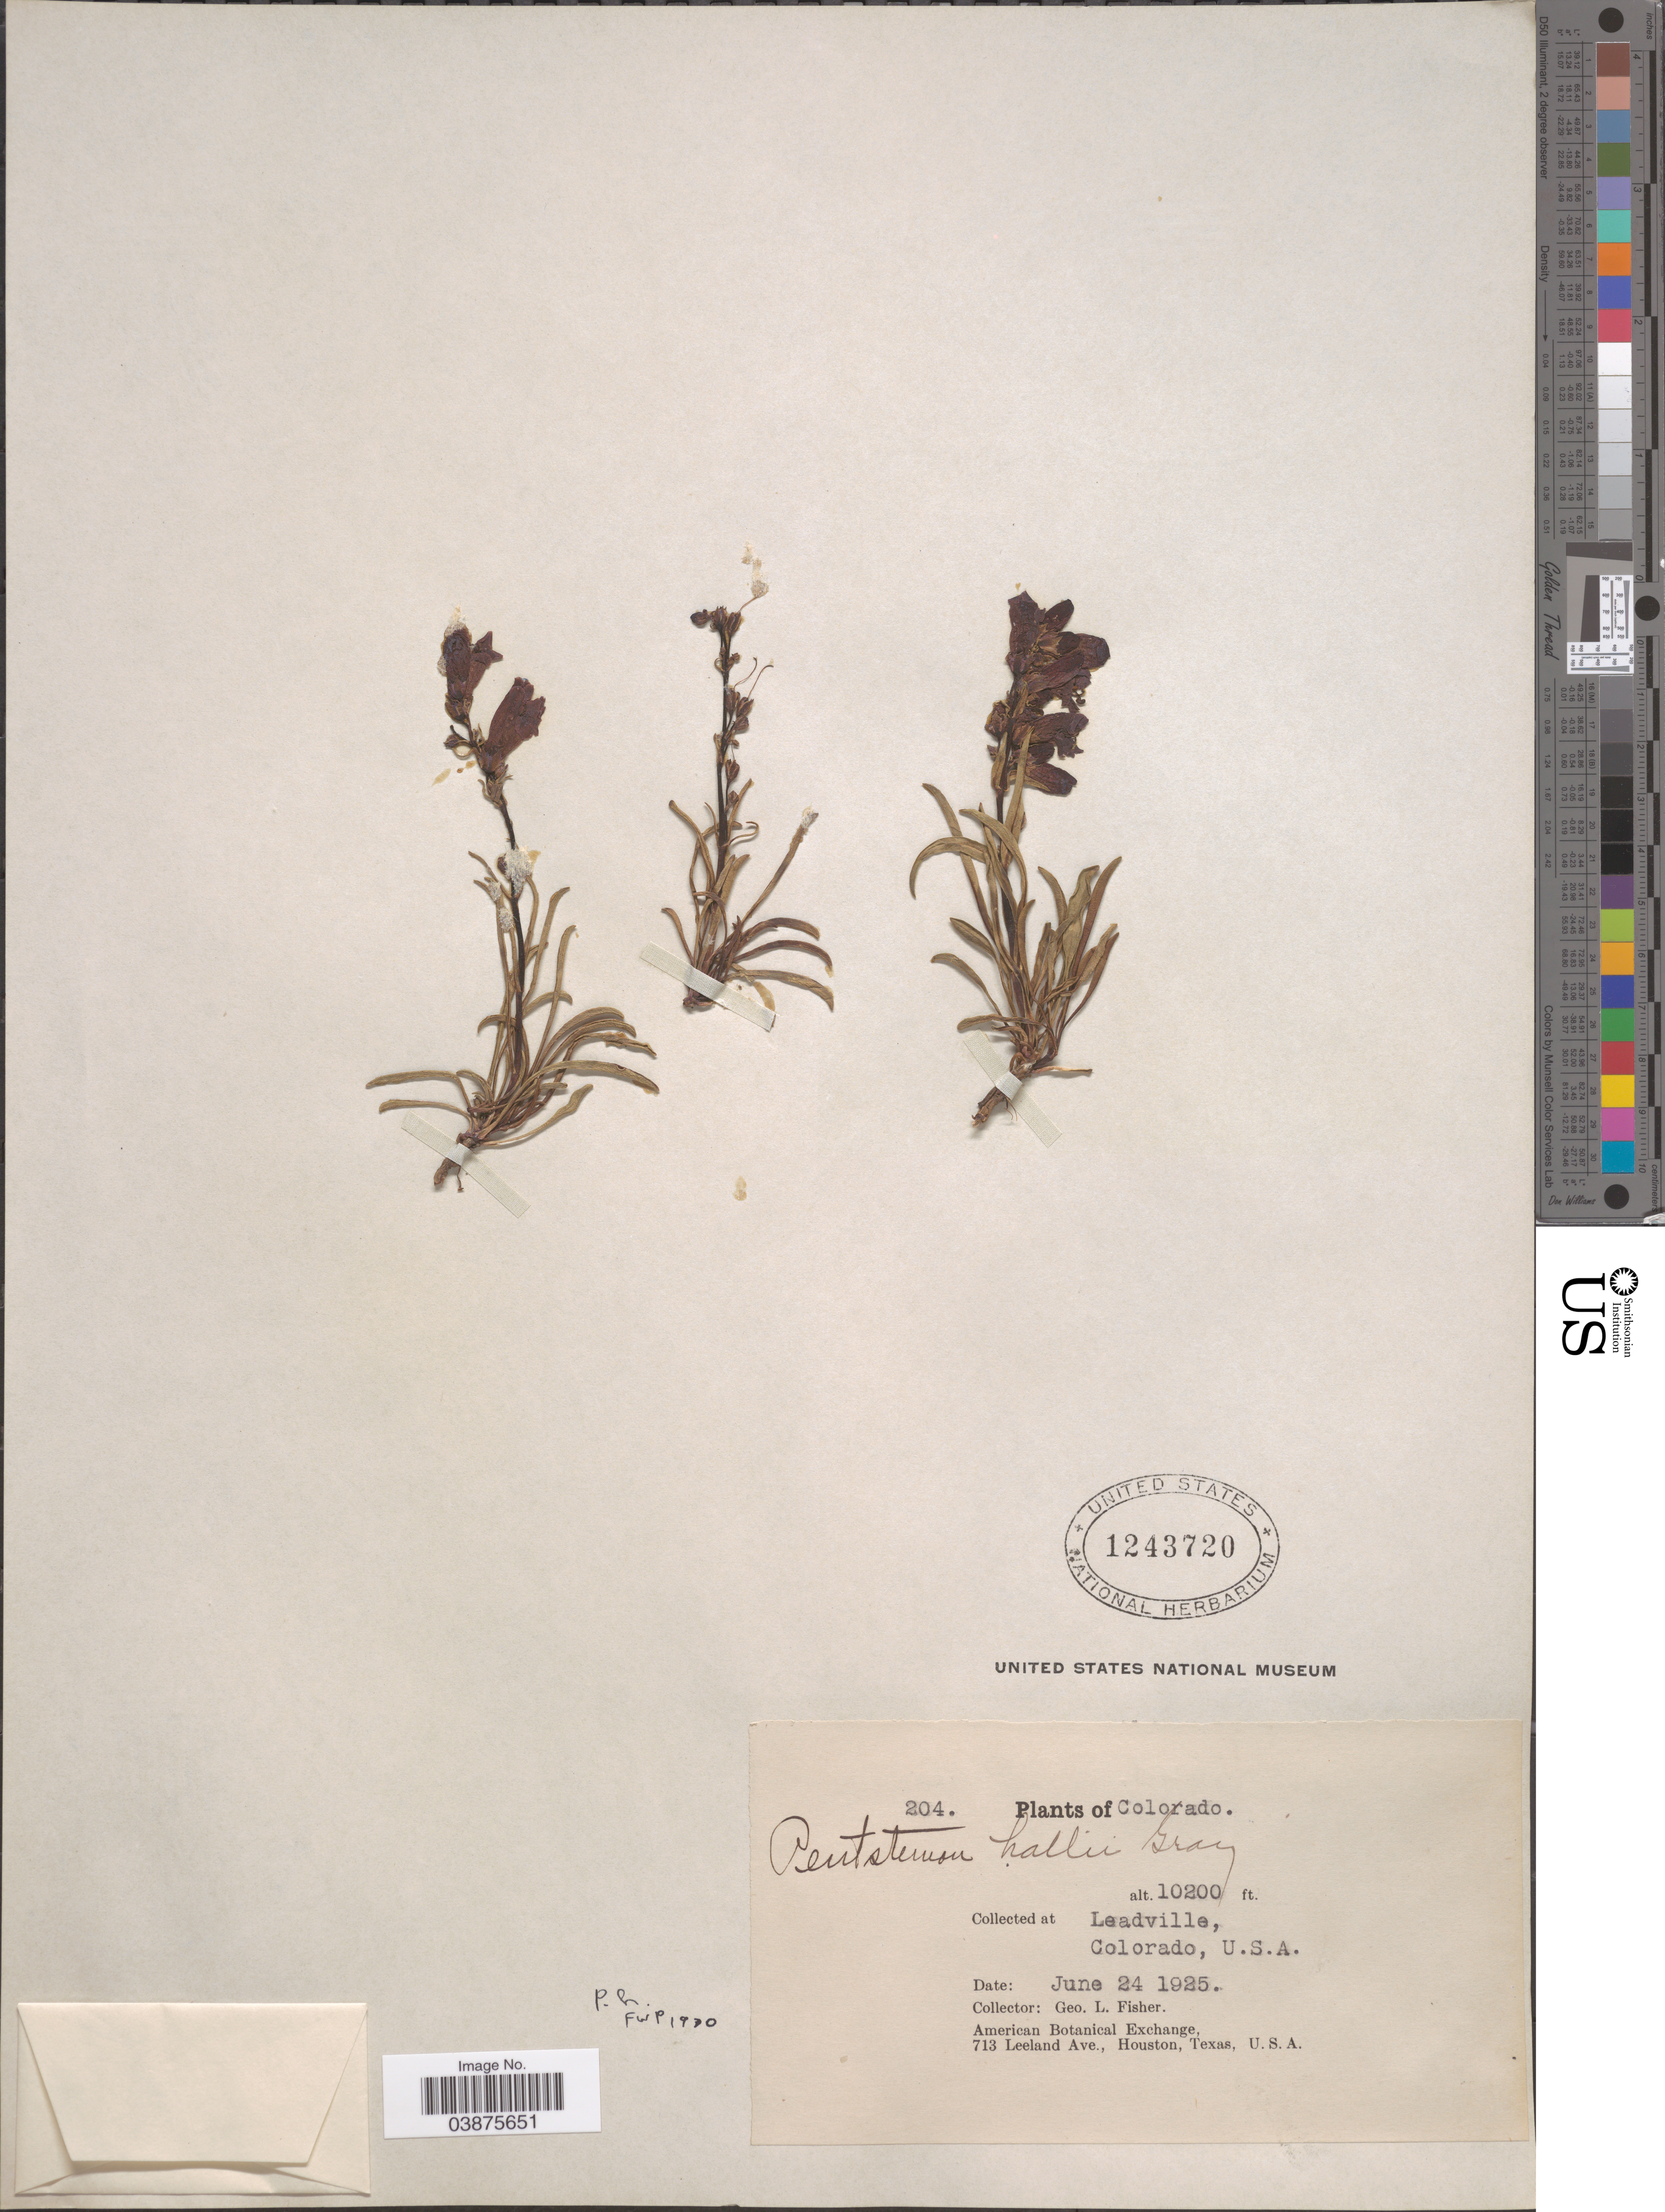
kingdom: Plantae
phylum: Tracheophyta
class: Magnoliopsida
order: Lamiales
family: Plantaginaceae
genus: Penstemon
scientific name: Penstemon hallii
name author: A. Gray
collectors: G. L. Fisher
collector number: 204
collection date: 1925-06-24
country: United States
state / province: Colorado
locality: Leadville.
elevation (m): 3109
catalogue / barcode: US 1243720